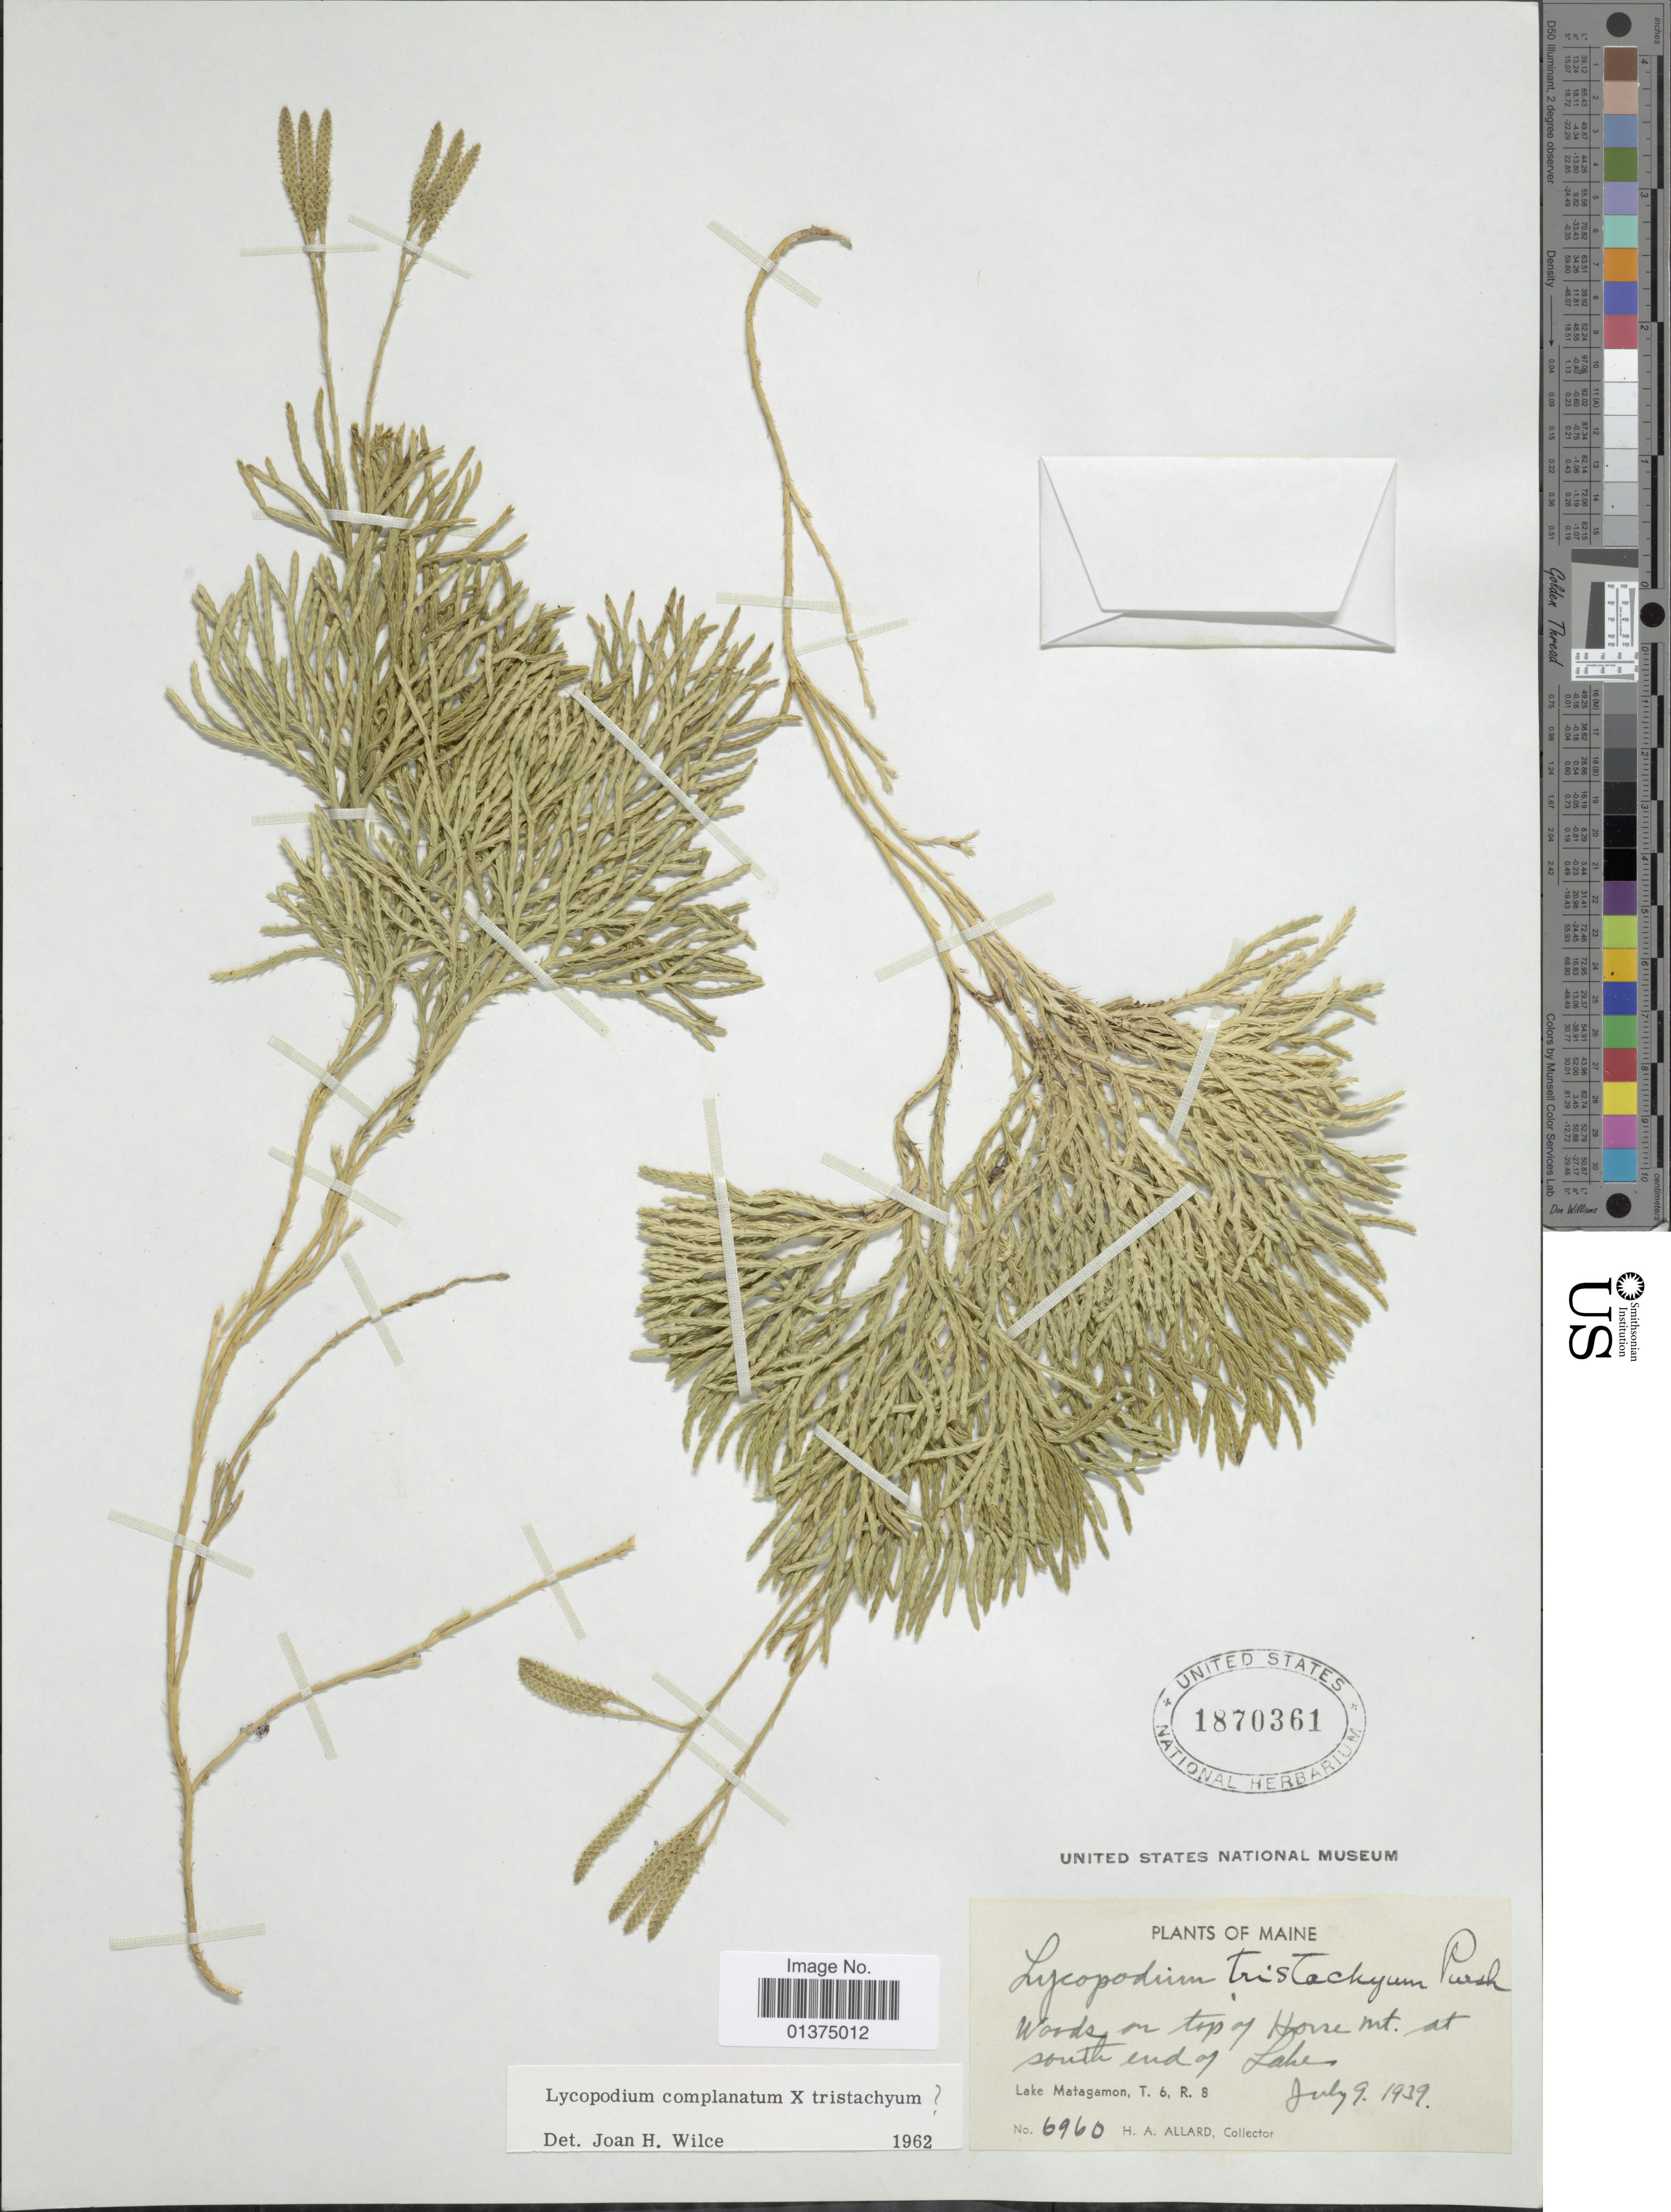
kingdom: Plantae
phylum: Tracheophyta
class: Lycopodiopsida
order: Lycopodiales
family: Lycopodiaceae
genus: Diphasiastrum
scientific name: Diphasiastrum complanatum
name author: (L.) Holub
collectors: H. A. Allard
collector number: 6960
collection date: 1939-07-09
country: United States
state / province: Maine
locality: Woods on top of Horse mt at South end of Lakes, Lake Matagamon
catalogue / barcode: US 1870361